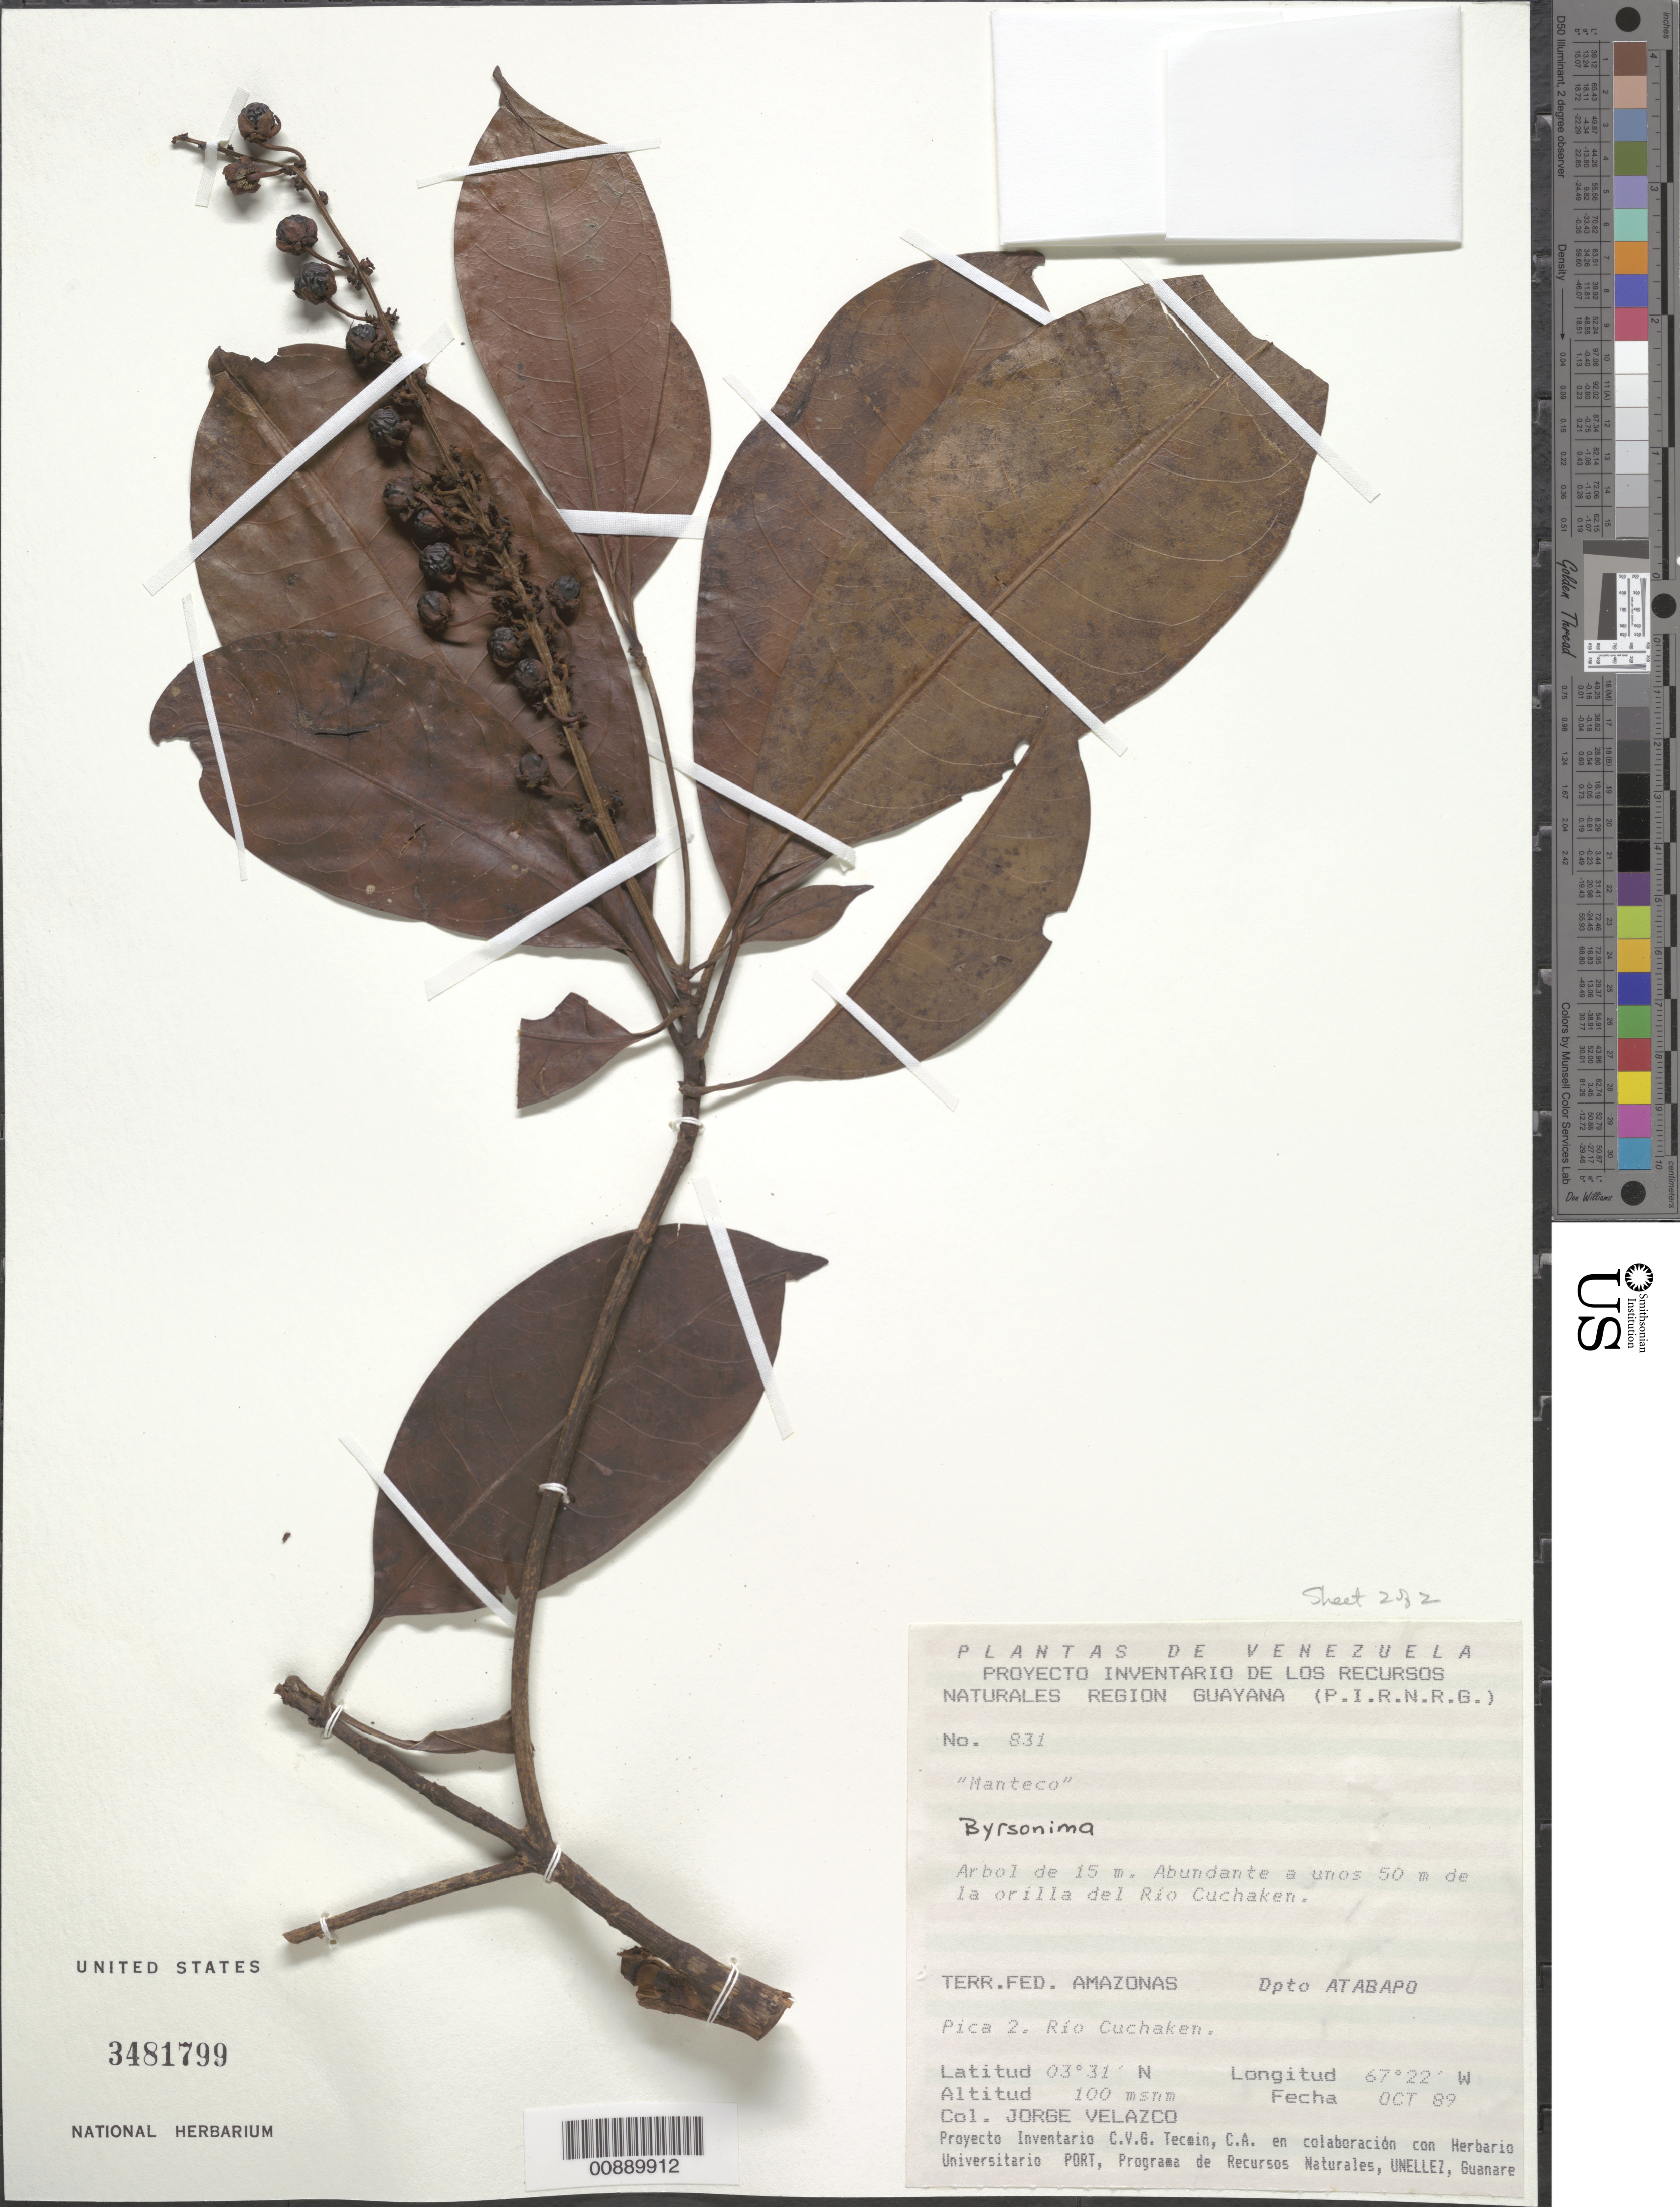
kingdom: Plantae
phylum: Tracheophyta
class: Magnoliopsida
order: Malpighiales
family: Malpighiaceae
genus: Byrsonima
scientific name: Byrsonima sp.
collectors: J. Velazco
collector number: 831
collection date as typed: Transcribed d/m/y: /10/89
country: Venezuela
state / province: Amazonas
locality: Abundante a unos 50 m de la orilla del Río Cuchaken. Terr. Fed. Amazonas. Dpto. Atabapo. Pica 2. Río Cuchaken.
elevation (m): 100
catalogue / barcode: US 3481799